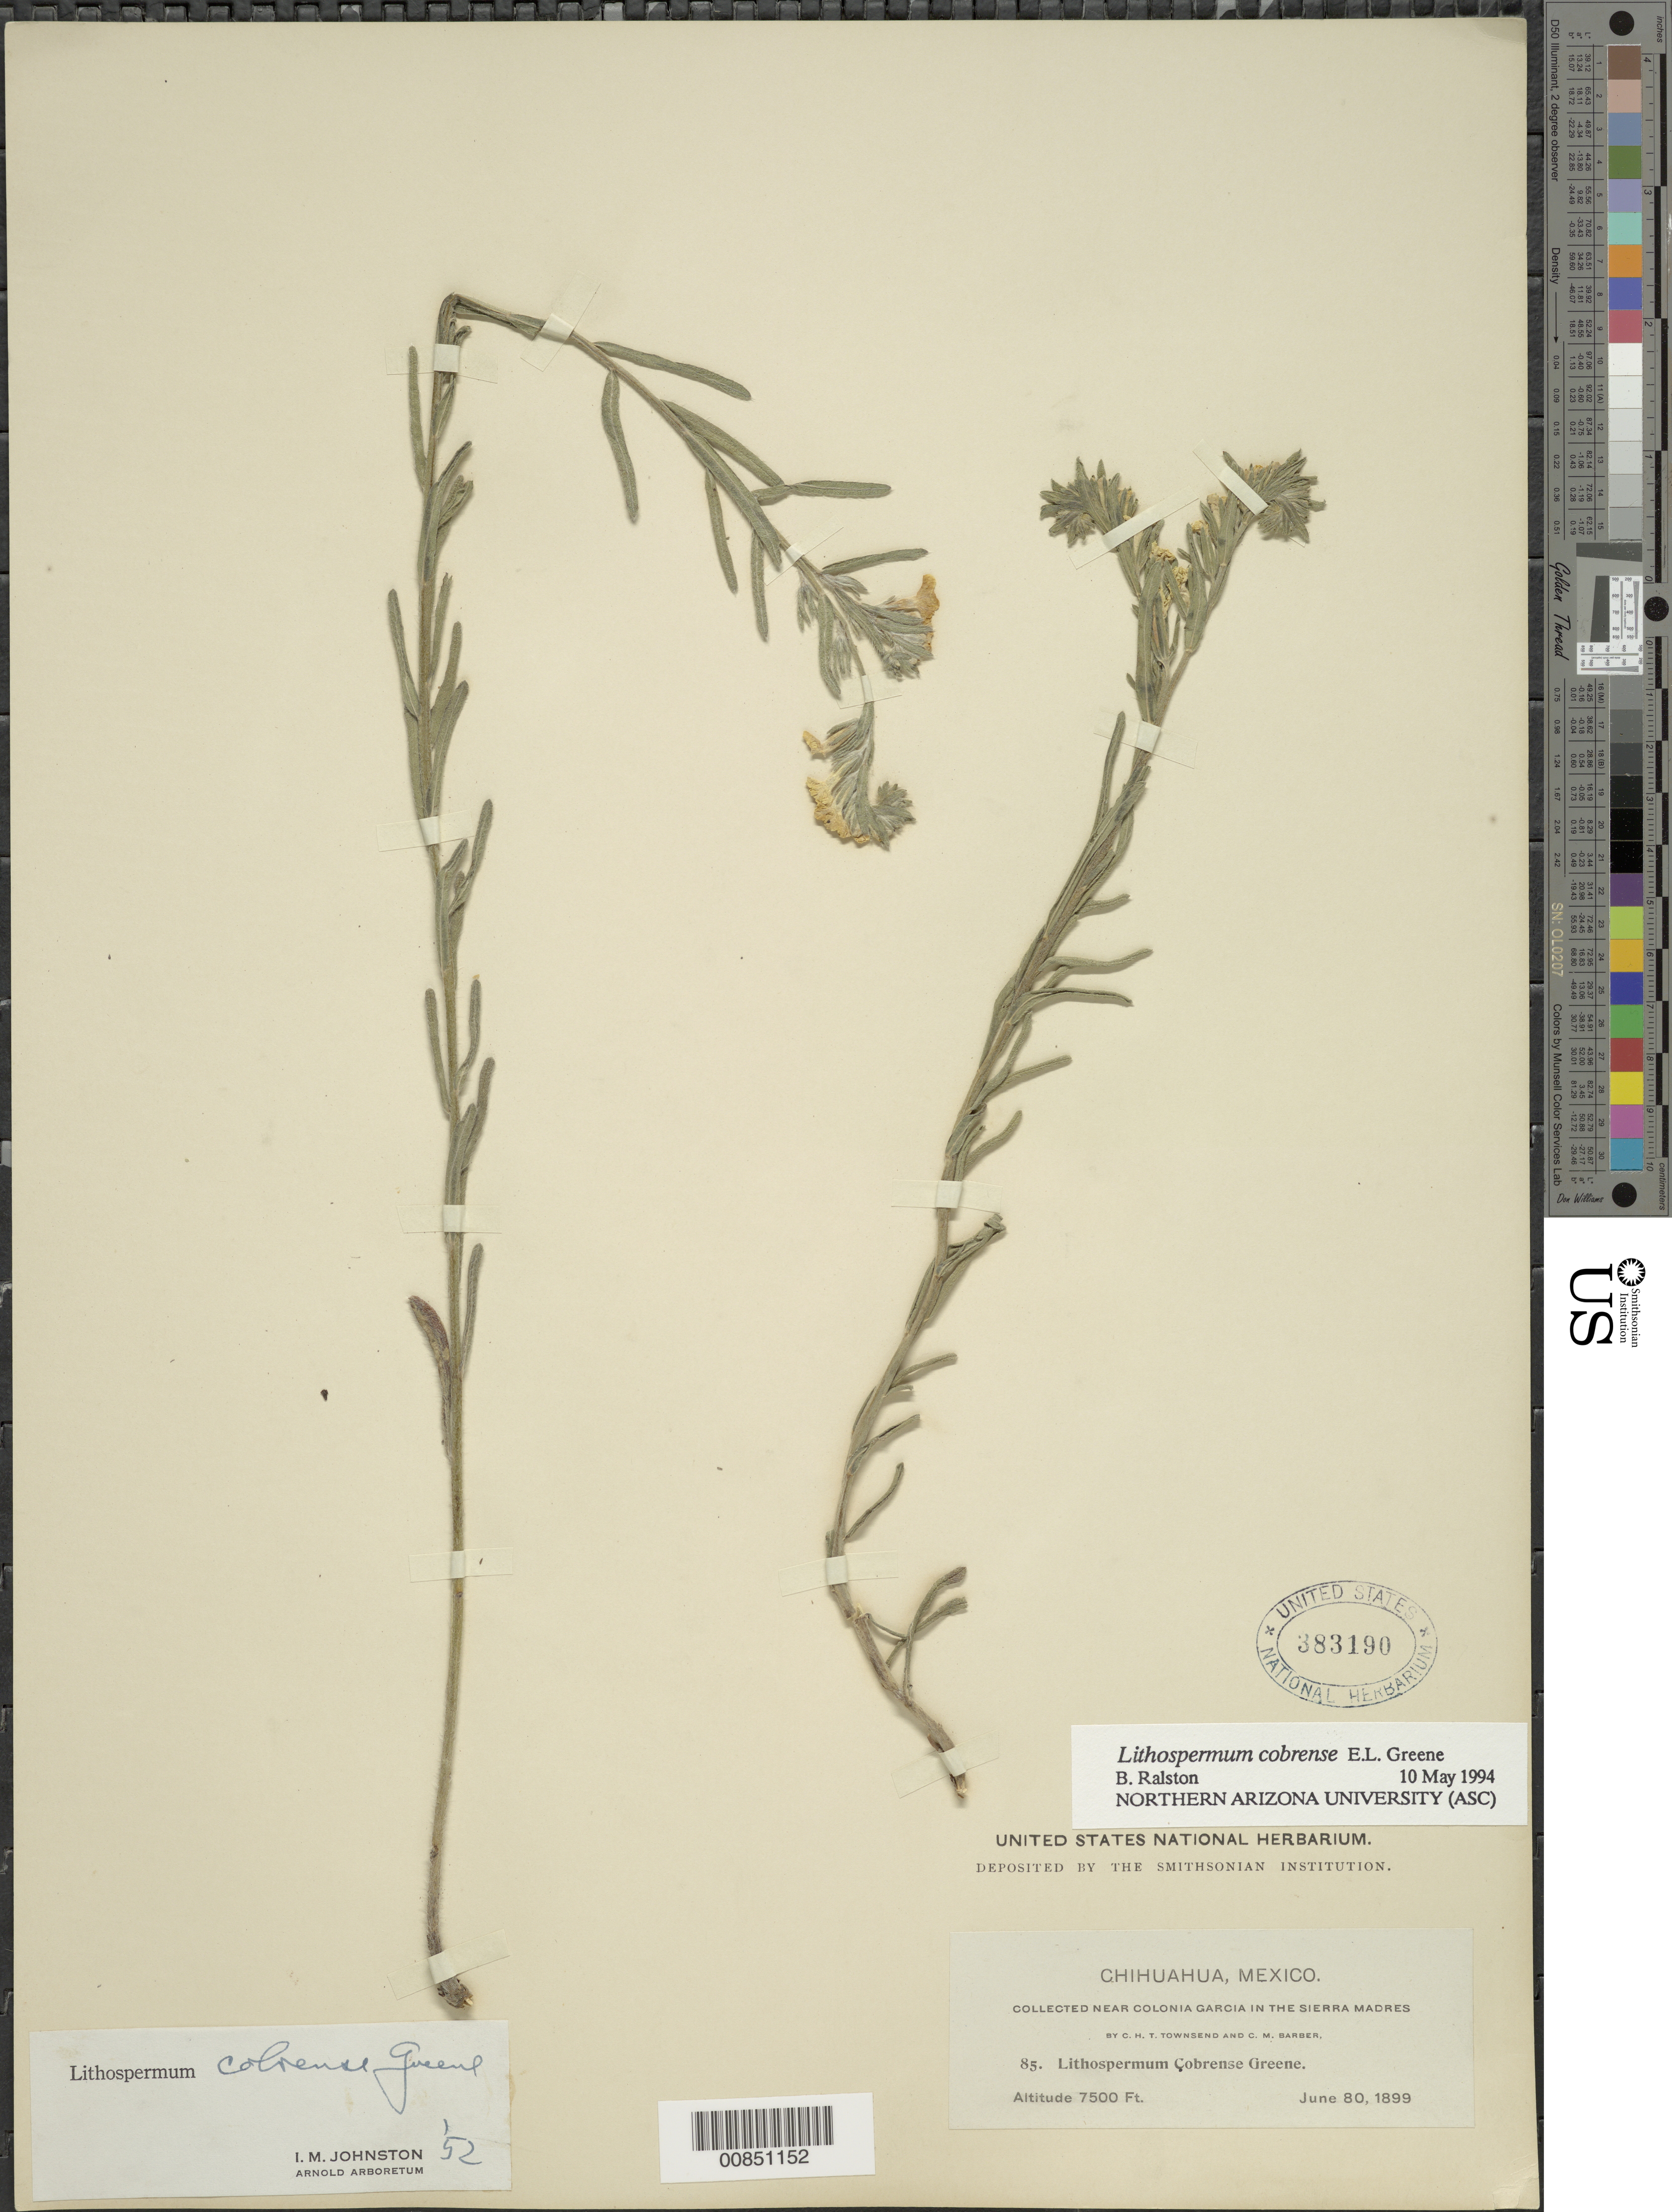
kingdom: Plantae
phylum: Tracheophyta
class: Magnoliopsida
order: Boraginales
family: Boraginaceae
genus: Lithospermum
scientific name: Lithospermum cobrense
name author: Greene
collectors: C. H. T. Townsend & C. Barber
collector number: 85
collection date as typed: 08 Jun 1899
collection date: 1899-06-08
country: Mexico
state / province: Chihuahua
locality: Near Colonia García in the Sierra Madre, Chihuahua.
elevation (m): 2286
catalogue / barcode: US 383190